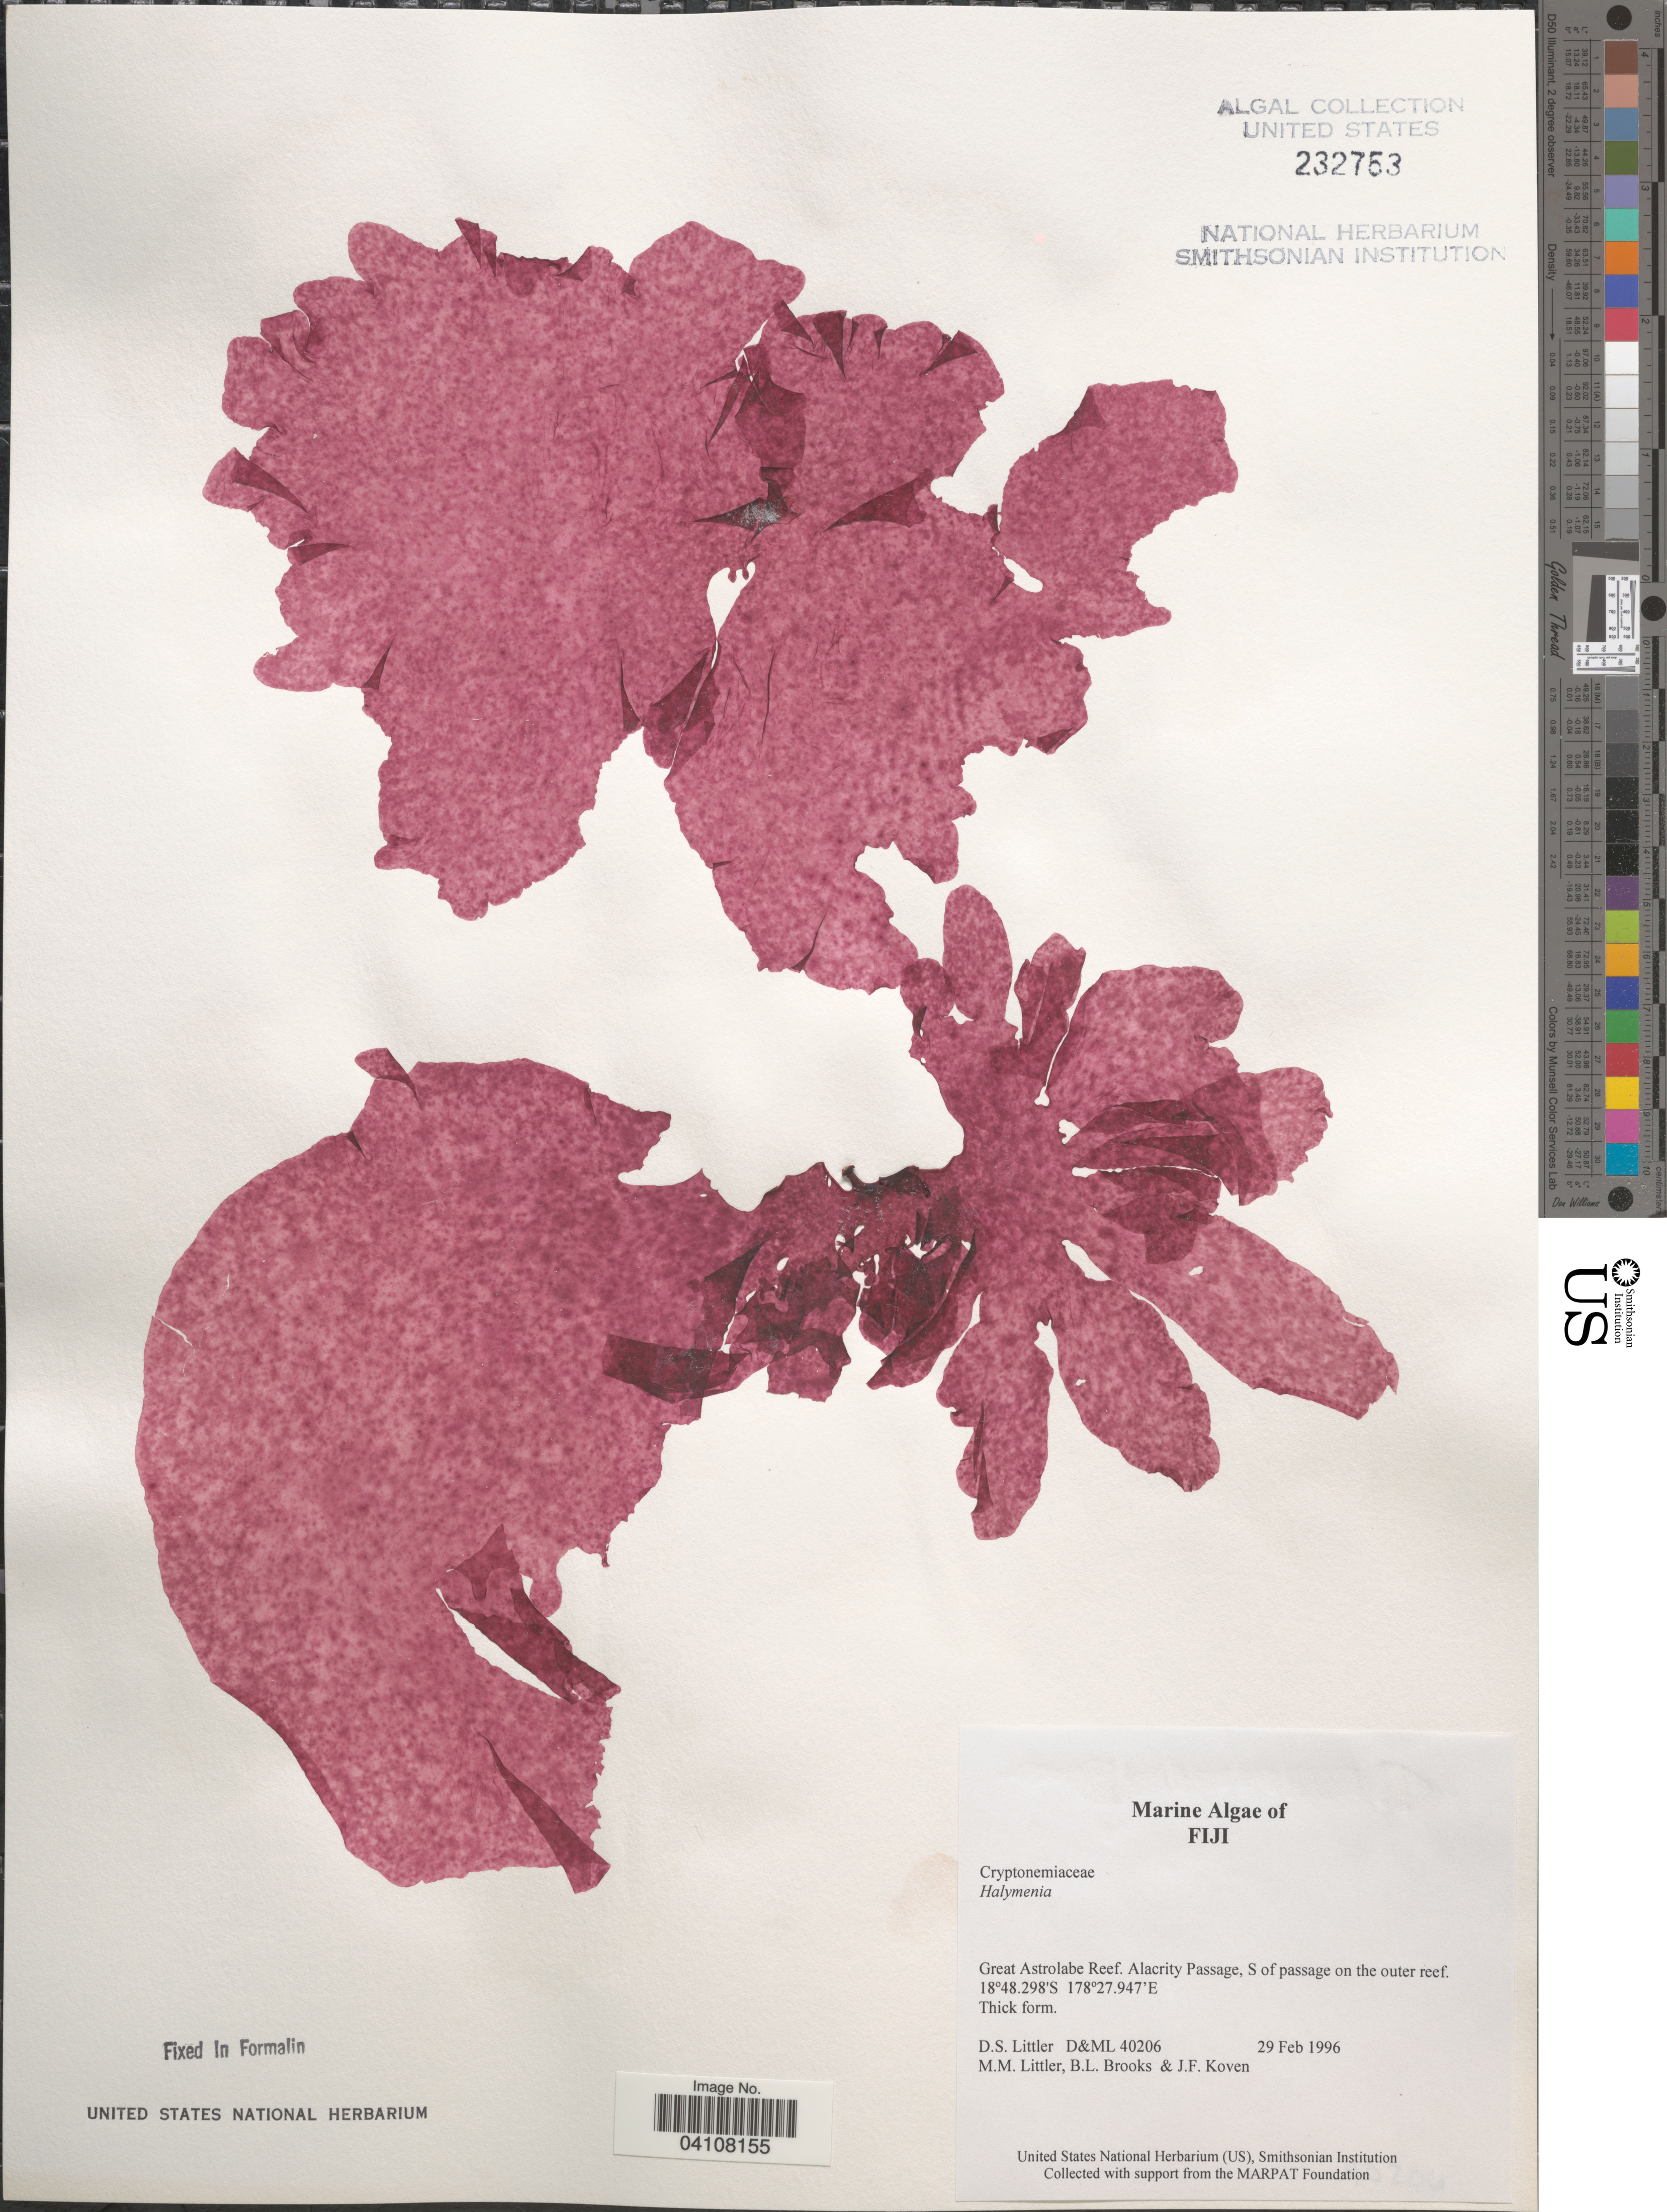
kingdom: Plantae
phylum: Rhodophyta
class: Florideophyceae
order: Halymeniales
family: Halymeniaceae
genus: Halymenia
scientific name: Halymenia sp.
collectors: D. S. Littler, B. Brooks & J. Koven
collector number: D&ML40206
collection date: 1996-02-29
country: Fiji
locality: Great Astrolabe Reef. Alacrity Passage, S of passage on the outer reef.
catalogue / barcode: US 232753